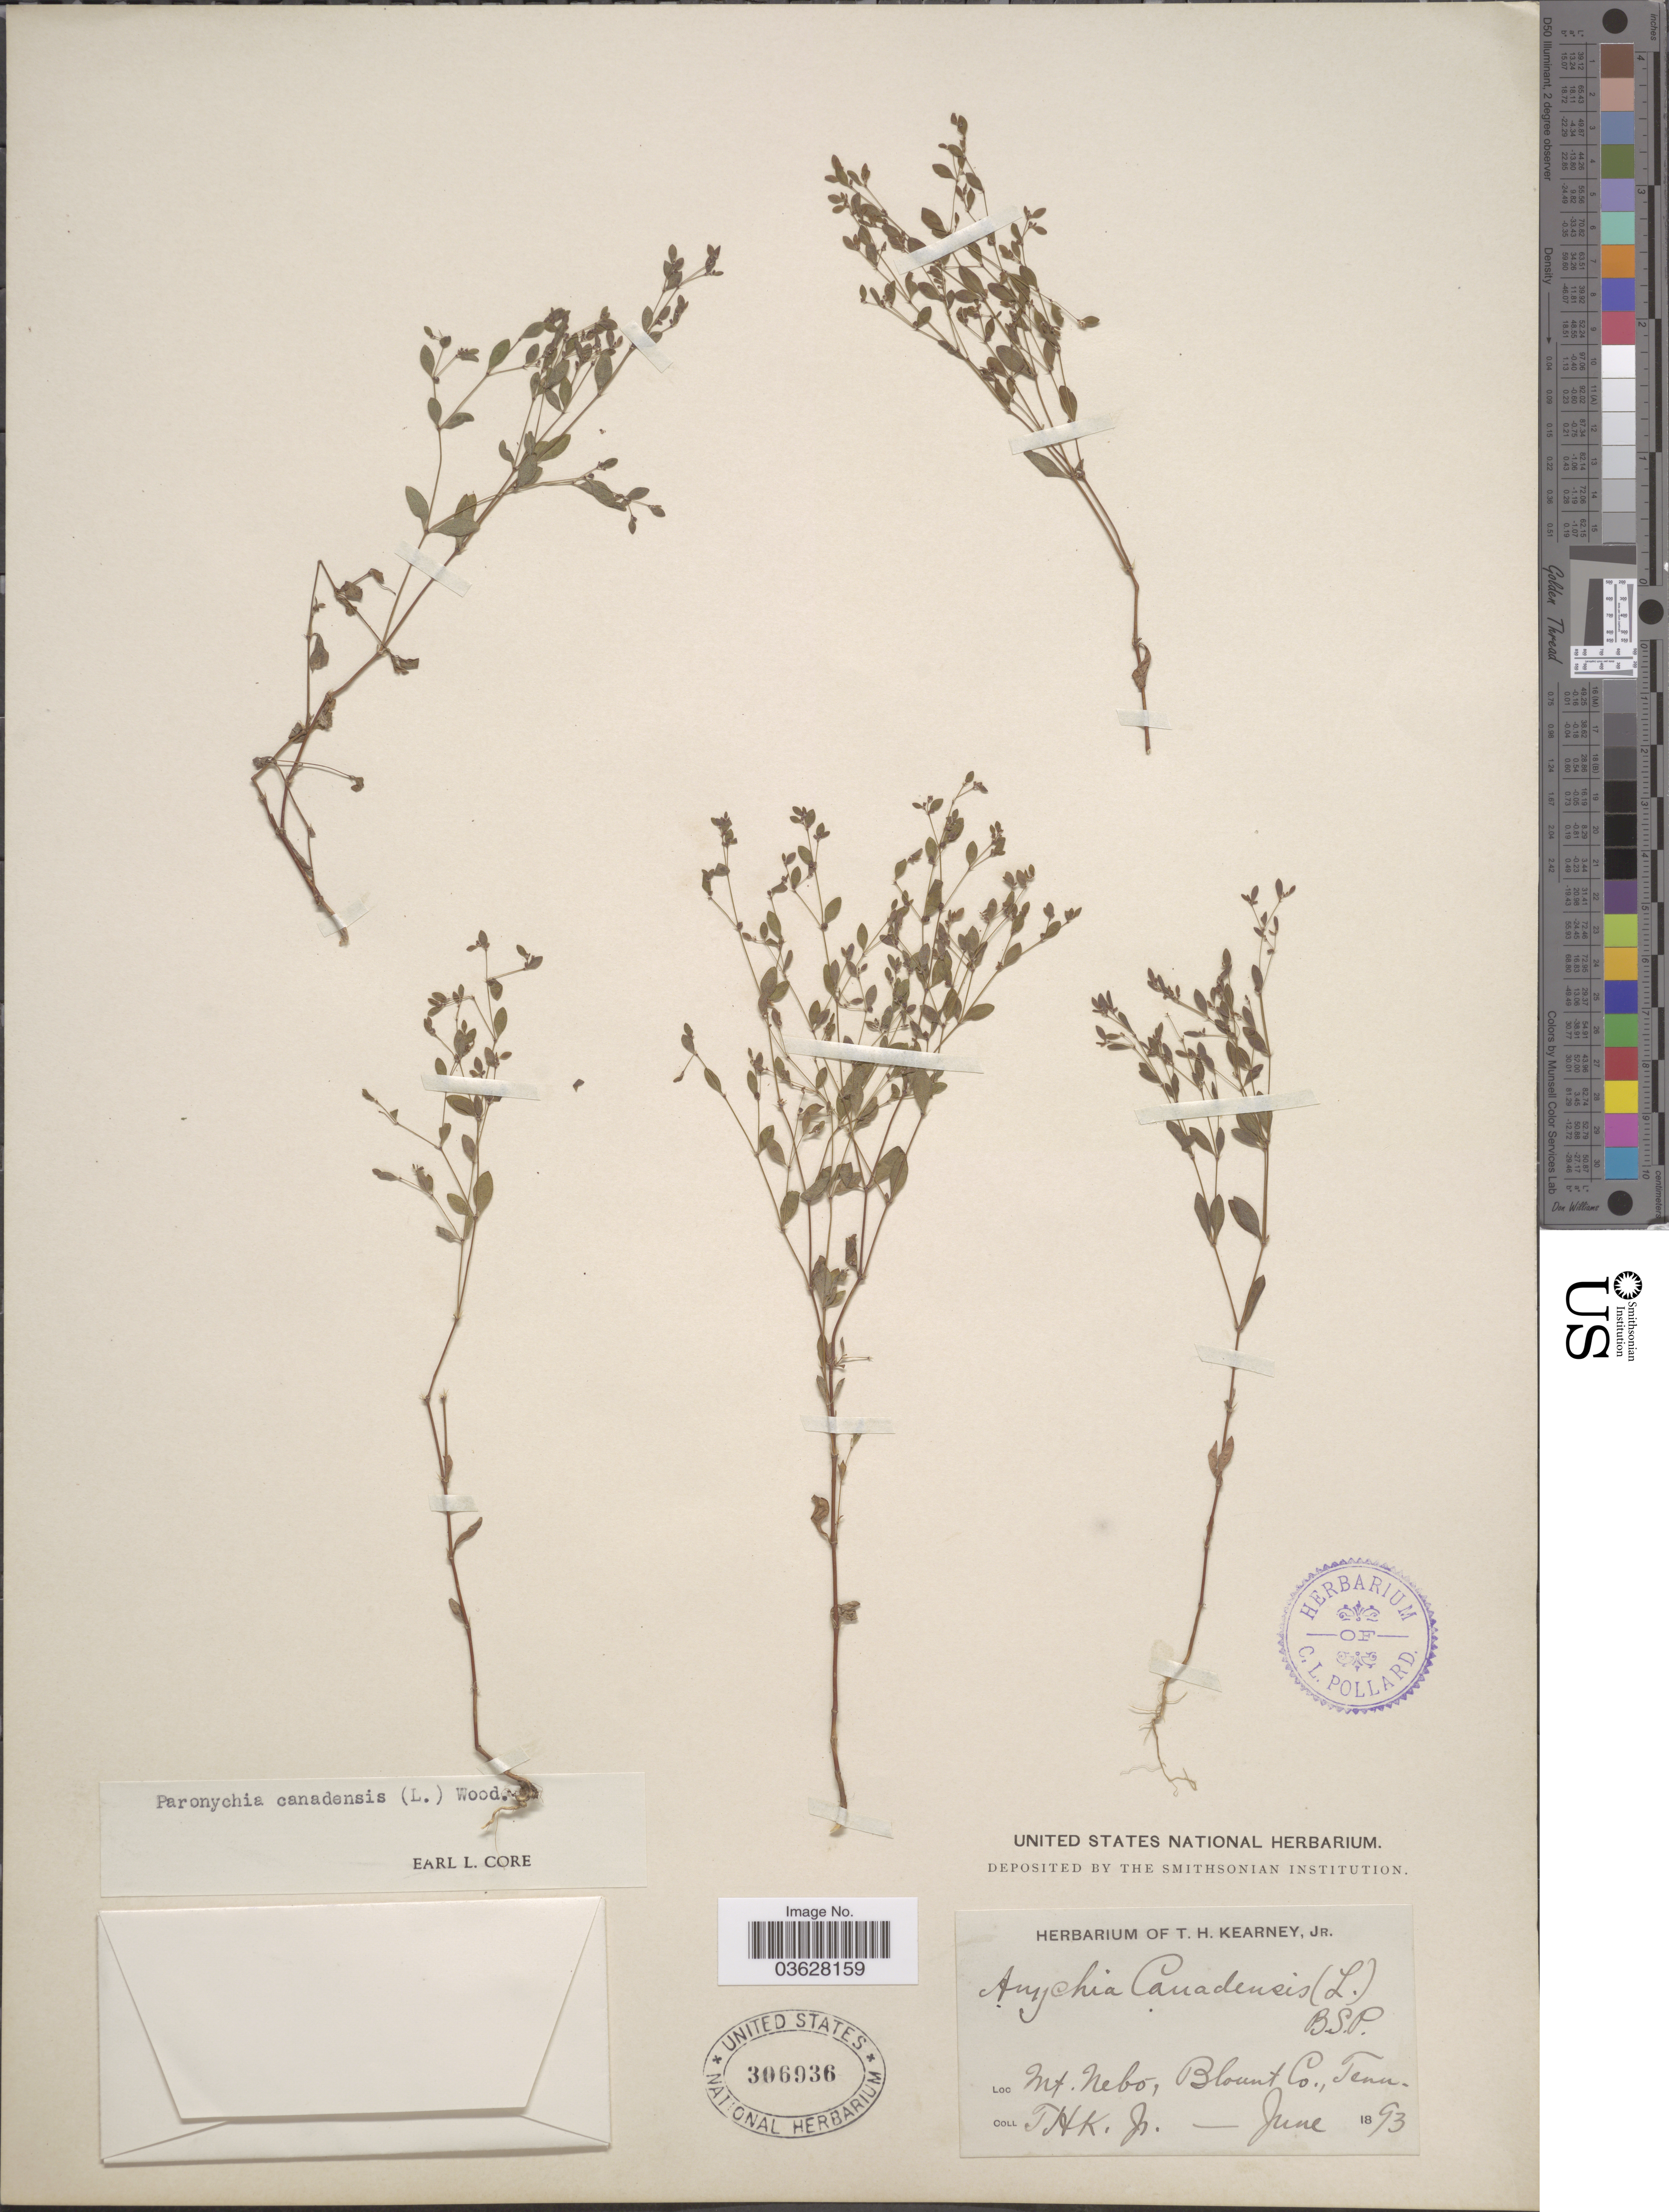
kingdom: Plantae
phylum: Tracheophyta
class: Magnoliopsida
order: Caryophyllales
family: Caryophyllaceae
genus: Paronychia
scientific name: Paronychia canadensis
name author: (L.) Alph. Wood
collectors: T. H. Kearney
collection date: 1893-06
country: United States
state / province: Tennessee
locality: Mt. Nebo, Blount Co.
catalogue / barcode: US 306936